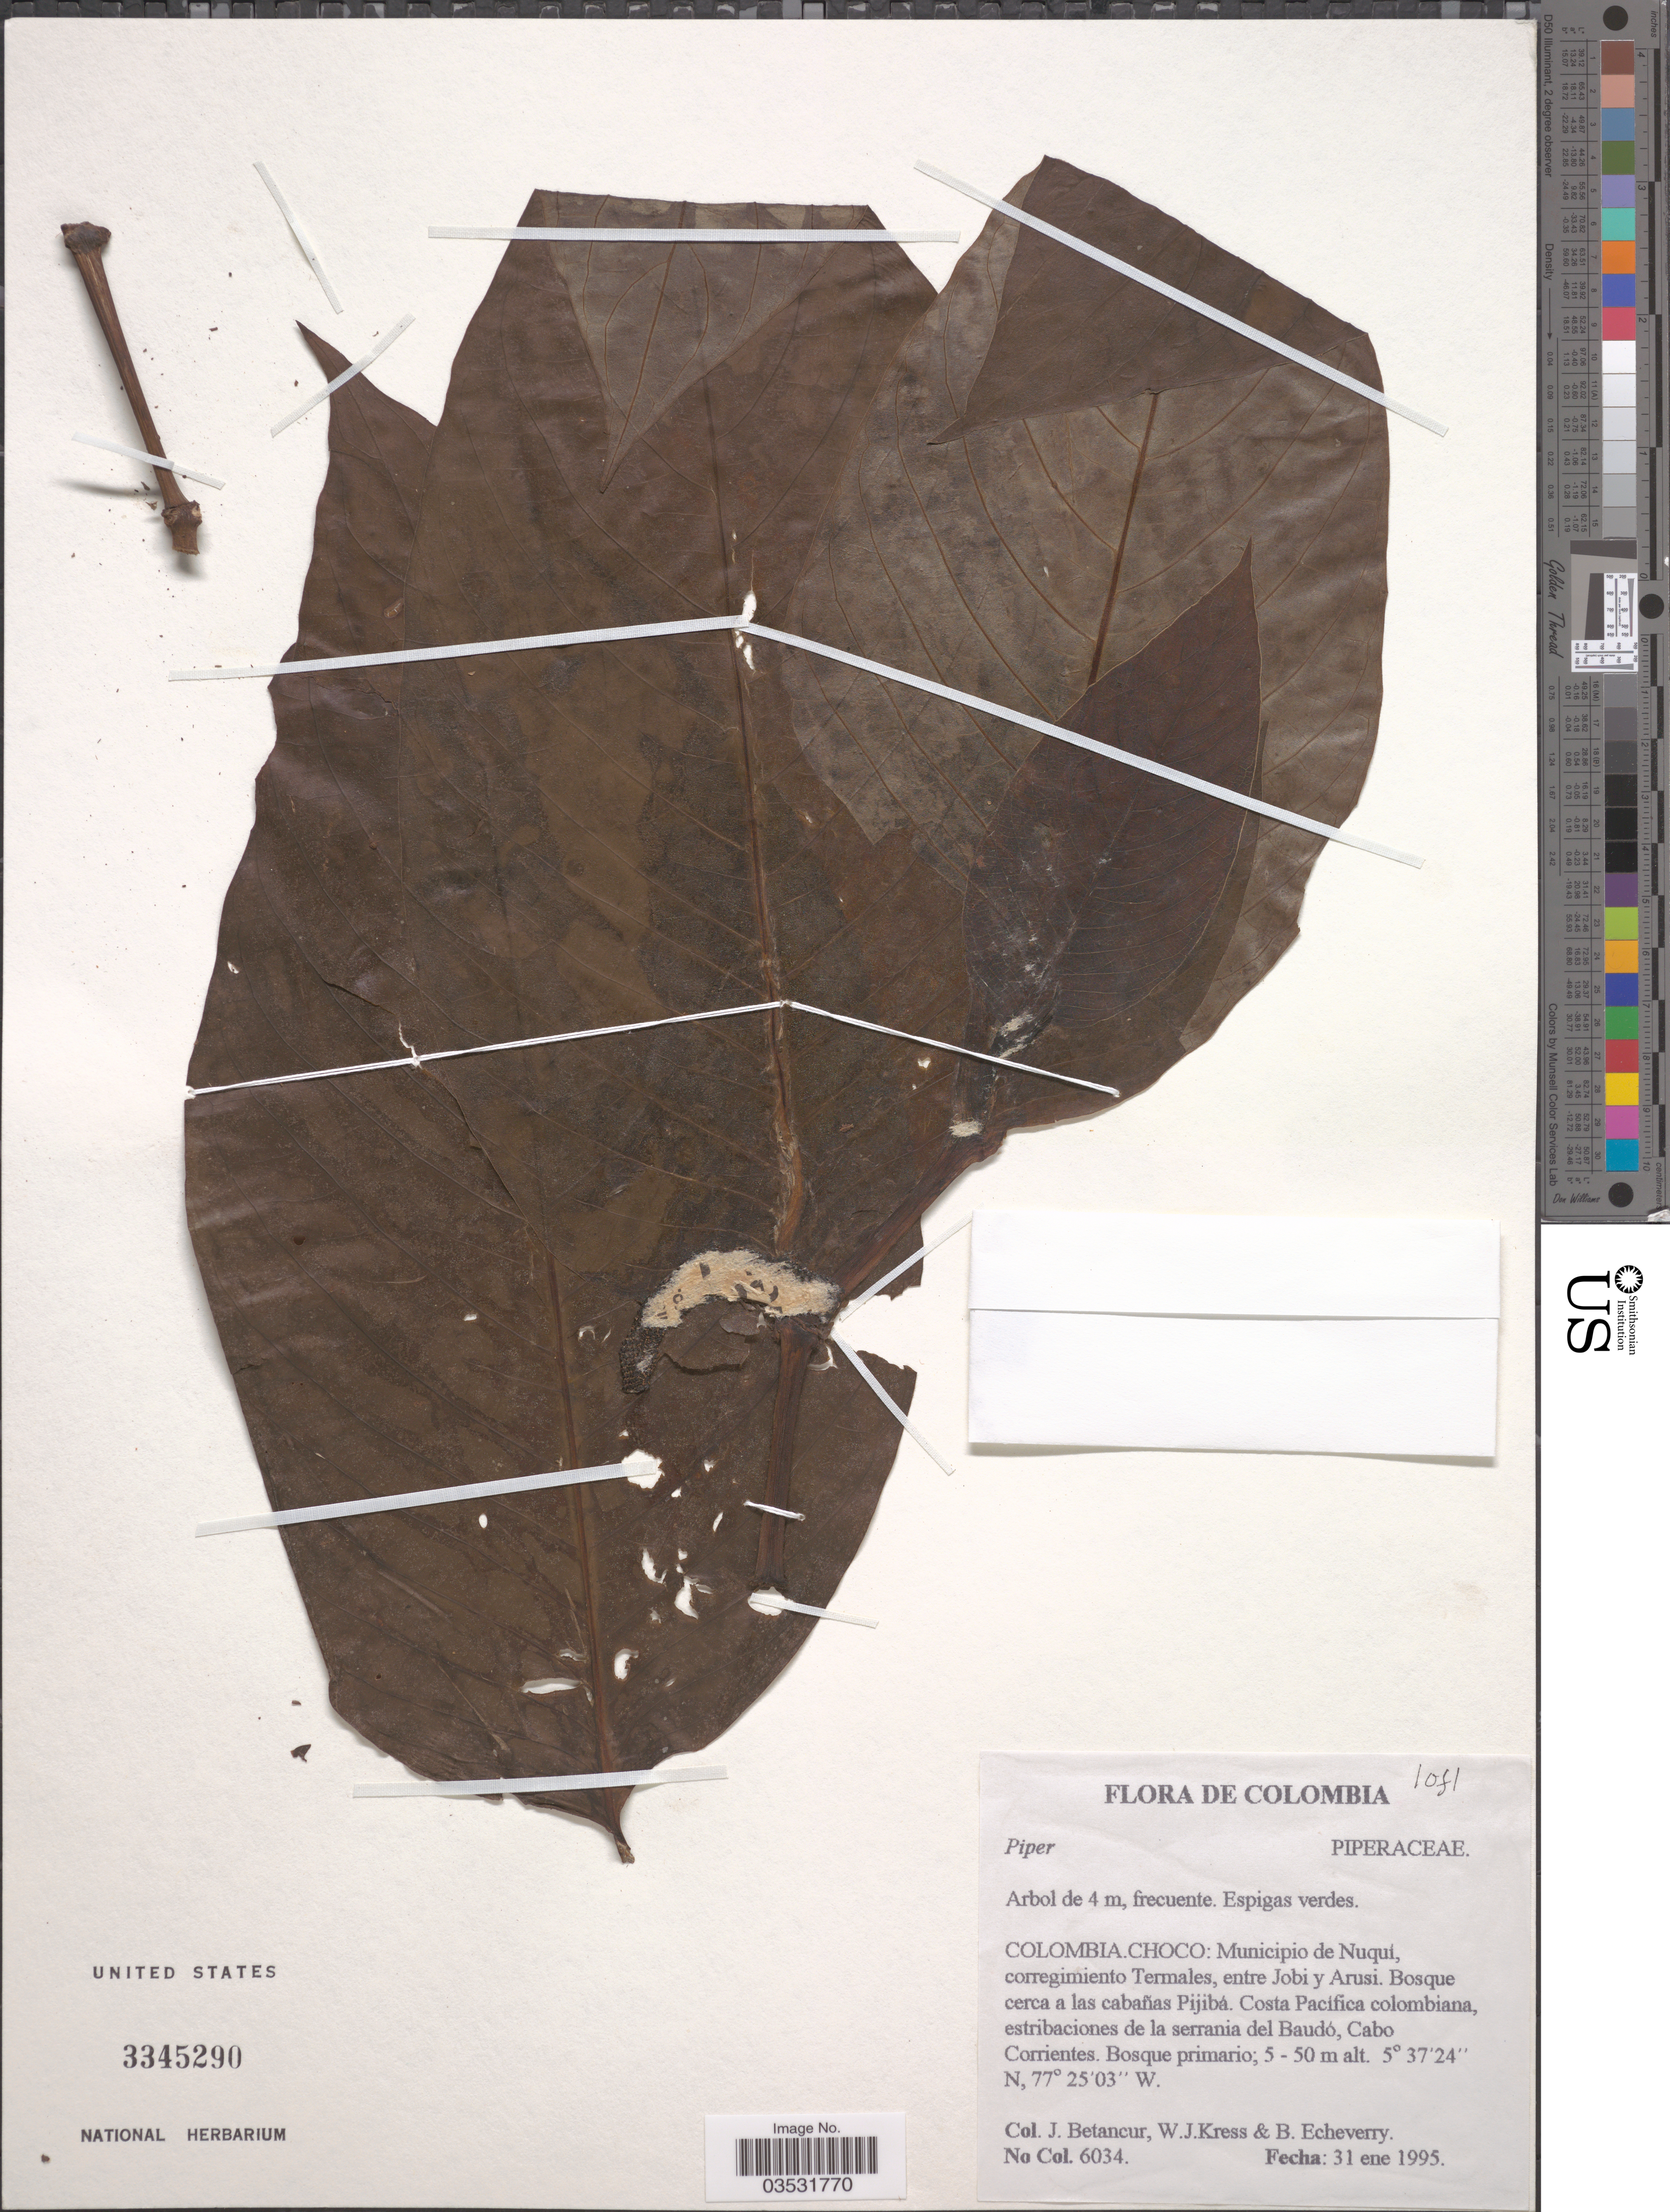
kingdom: Plantae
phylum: Tracheophyta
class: Magnoliopsida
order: Piperales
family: Piperaceae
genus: Piper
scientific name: Piper sp.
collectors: J. Betancur, W. J. Kress & B. Echeverry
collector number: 6034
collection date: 1995-01-31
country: Colombia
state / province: Chocó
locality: Municipio de Nuquí, corregimiento Termales, entre Jobi y Arusi. Bosque cerca a las cabañas Pijibá. Costa Pacífica colombiana, estribaciones de la serrania del Baudó, Cabo Corrientes.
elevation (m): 5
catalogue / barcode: US 3345290